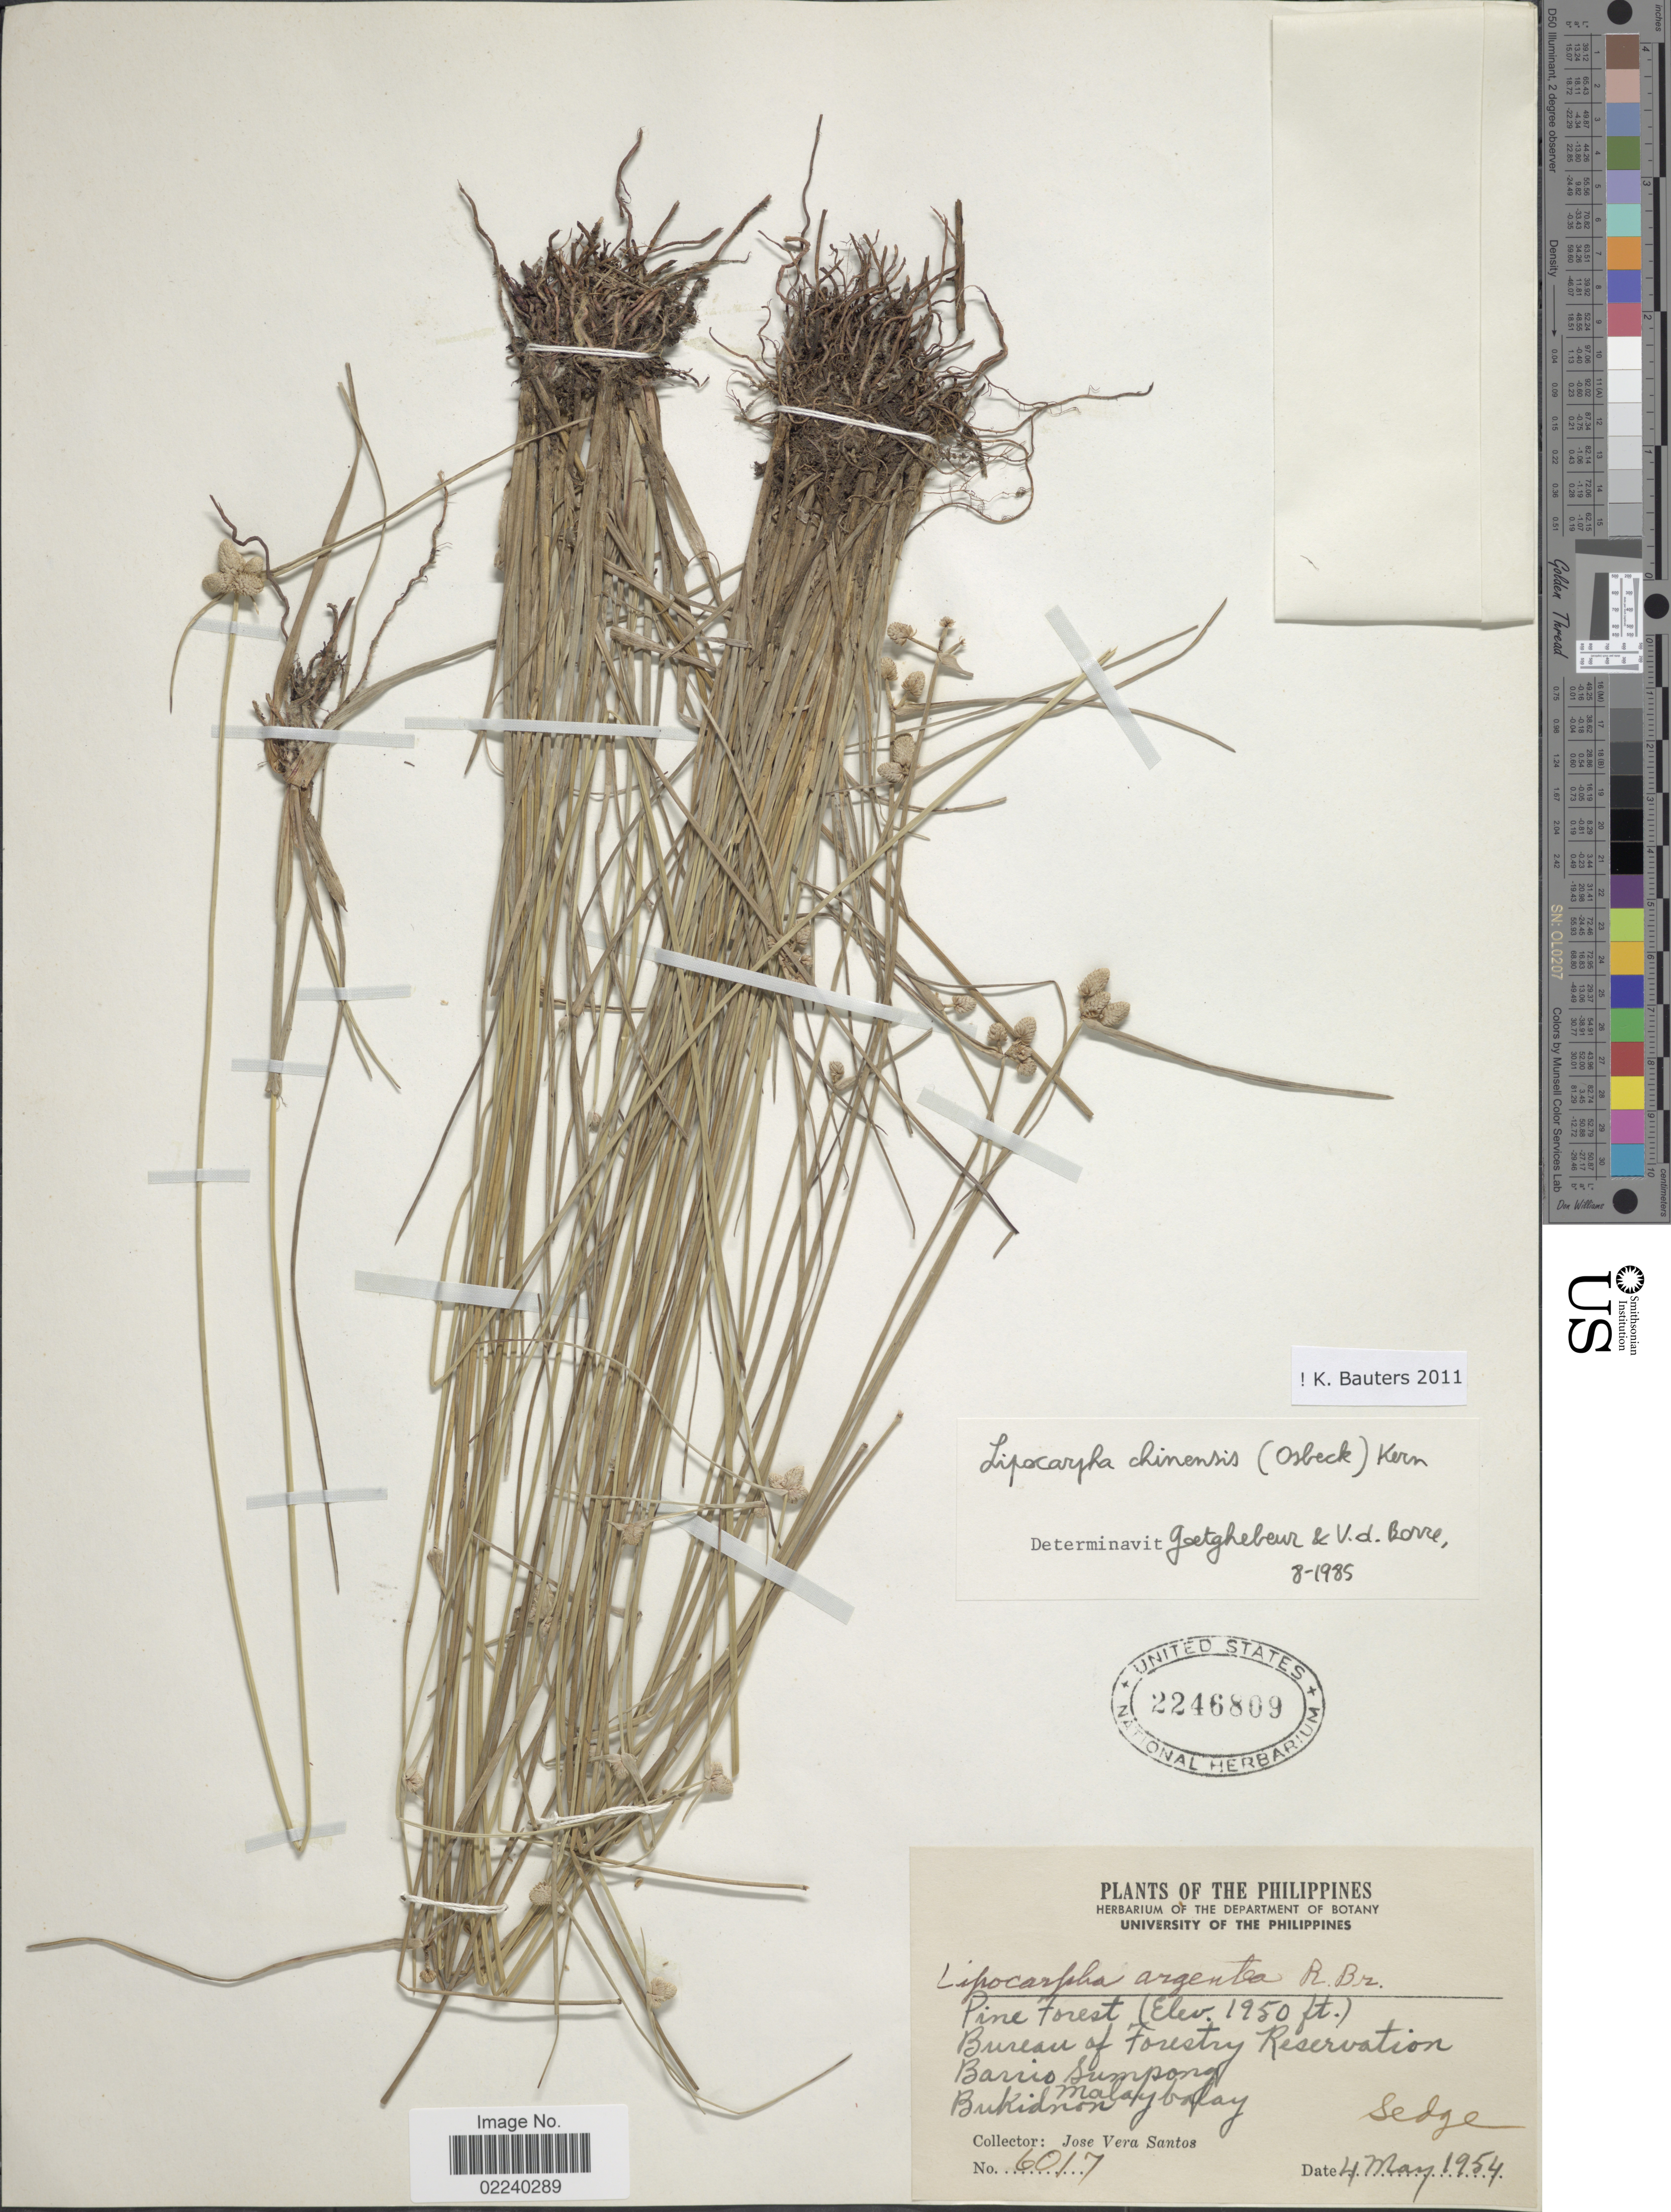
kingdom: Plantae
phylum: Tracheophyta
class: Liliopsida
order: Poales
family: Cyperaceae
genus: Cyperus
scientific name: Cyperus albescens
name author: (Steud.) Larridon & Govaerts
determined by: Strong, M. T., (US), Smithsonian Institution - National Museum of Natural History (UNITED STATES)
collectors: J. V. Santos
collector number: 6017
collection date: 1954-05-04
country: Philippines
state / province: Northern Mindanao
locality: Pine Forest, Bureau of Forestry Reservation, Barrio Sumpong, Malay bafay, Bukidnon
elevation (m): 594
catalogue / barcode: US 2246809